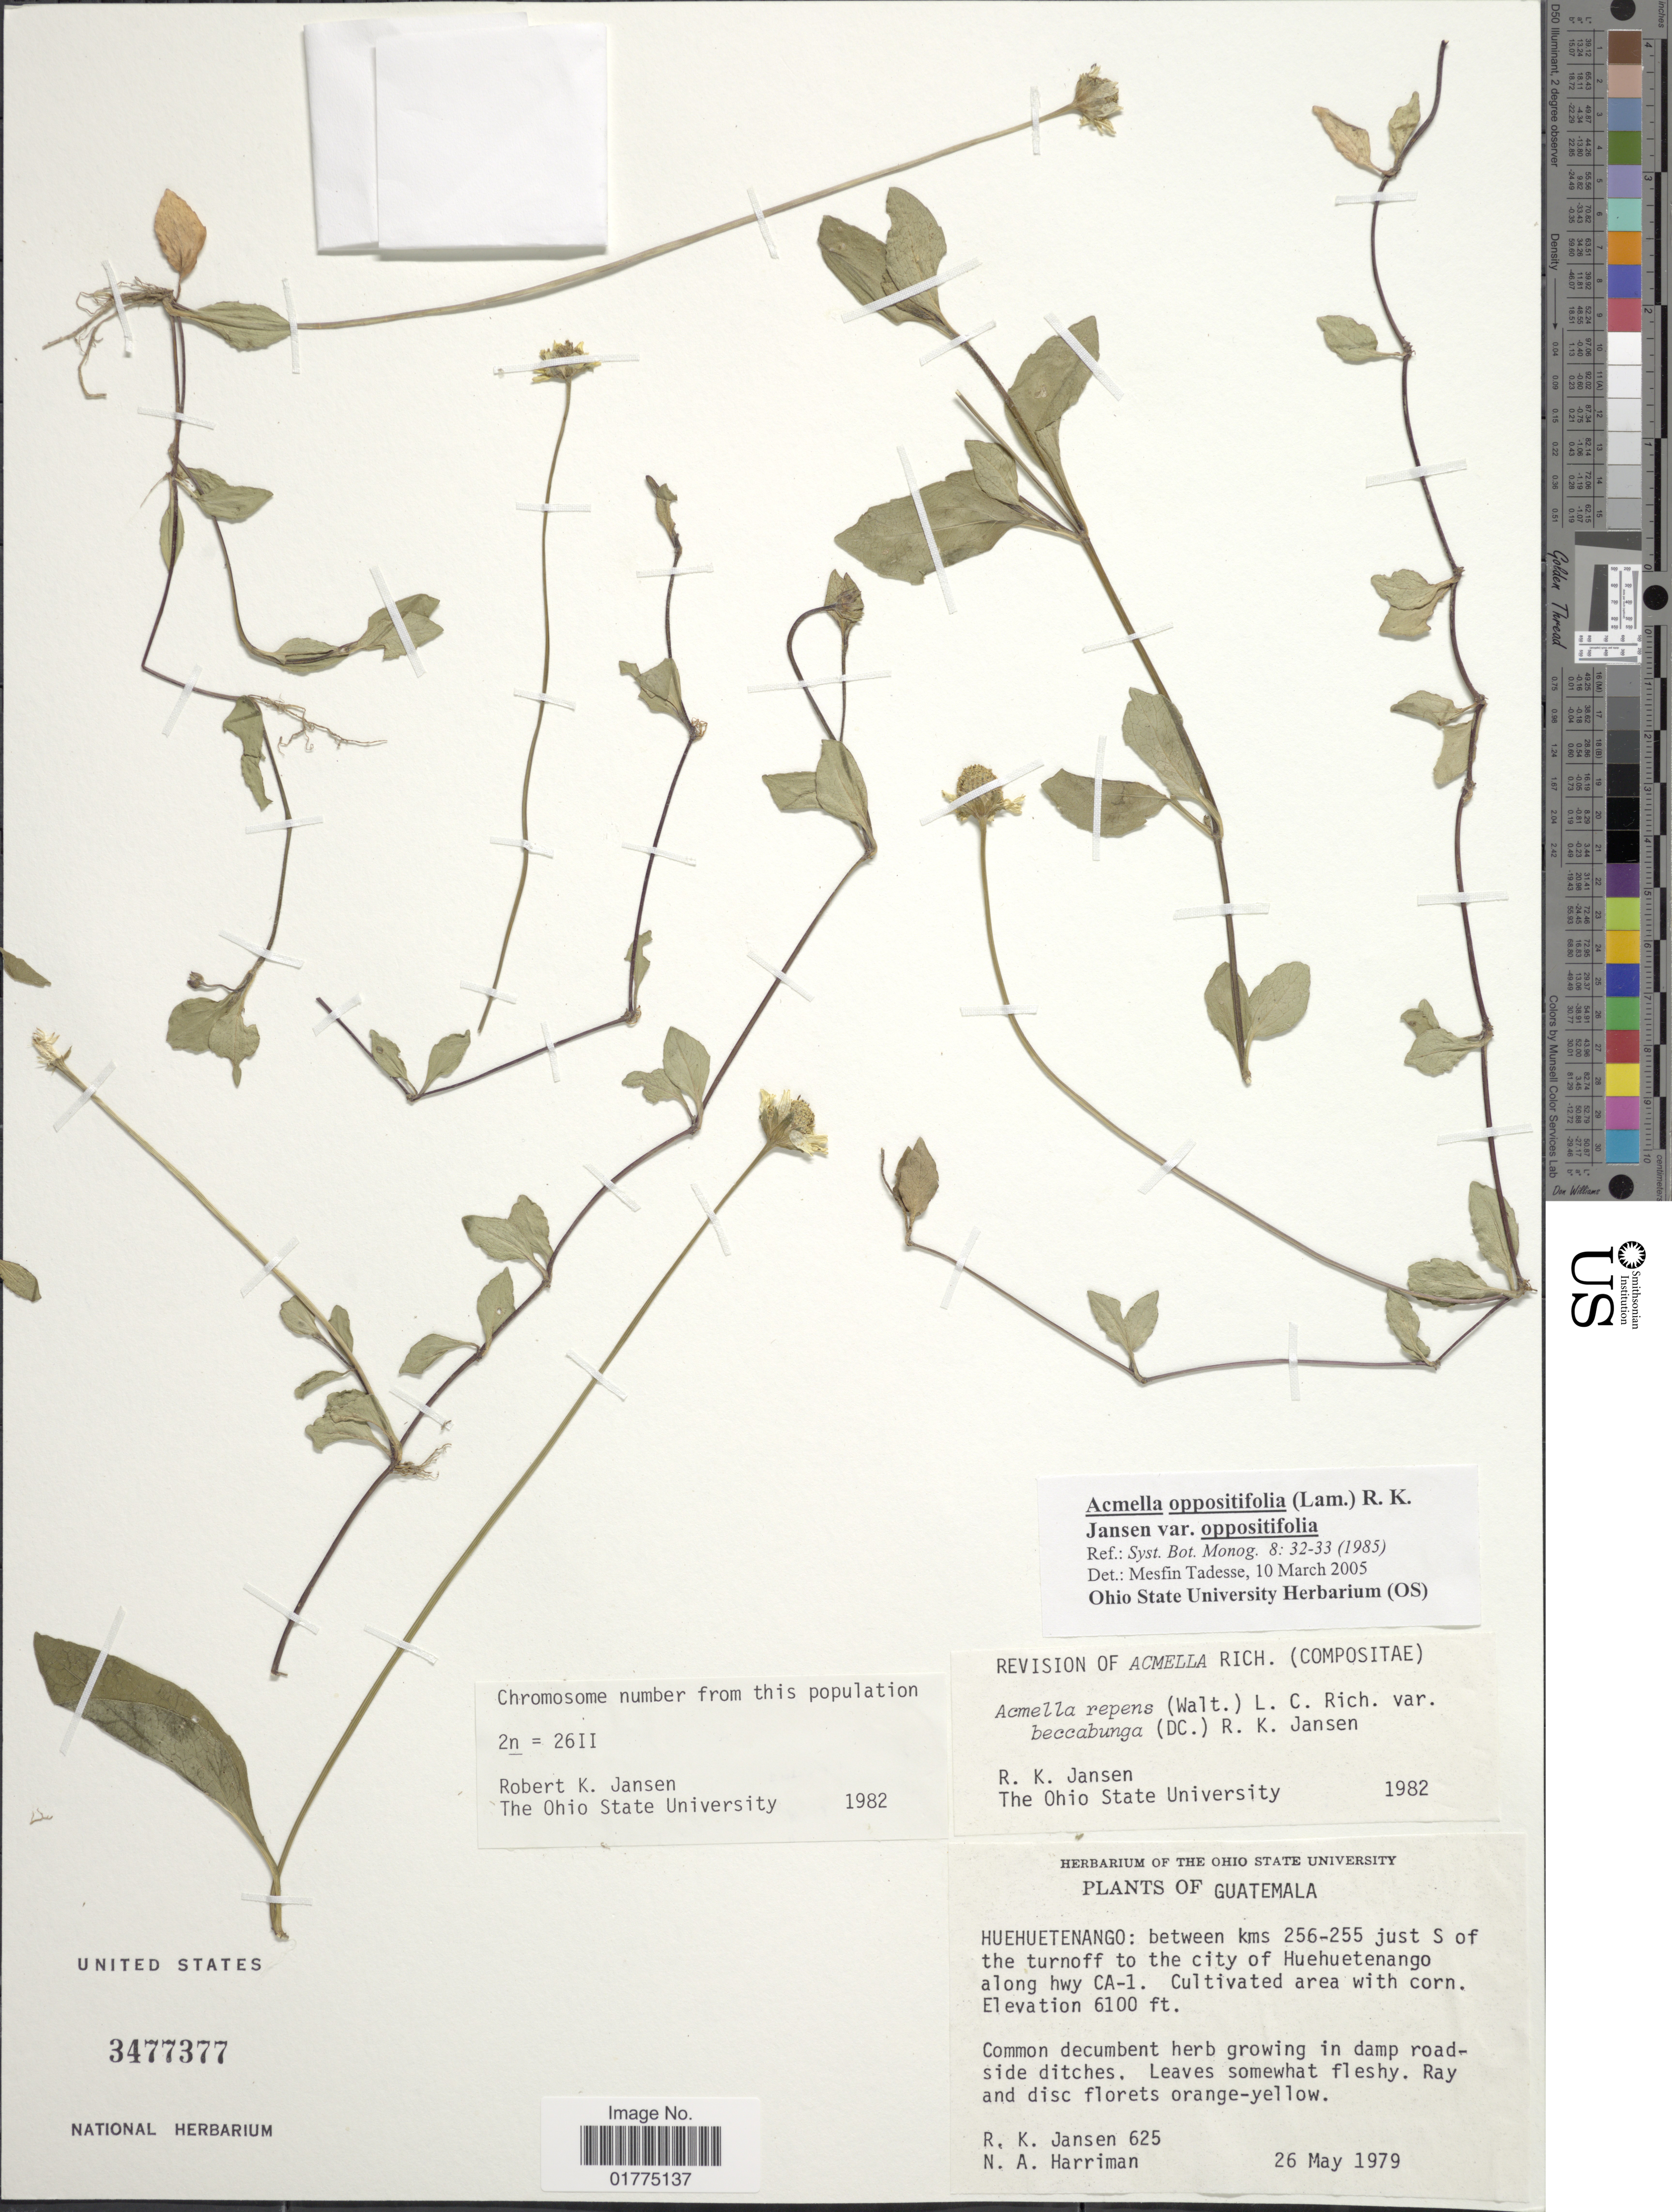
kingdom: Plantae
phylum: Tracheophyta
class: Magnoliopsida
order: Asterales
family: Asteraceae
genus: Heliopsis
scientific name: Heliopsis buphthalmoides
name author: (Jacq.) Dunal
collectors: R. K. Jansen & N. A. Harriman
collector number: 625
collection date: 1979-05-26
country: Guatemala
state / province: Huehuetenango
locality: Huehuetenango: between kms 256-255 just S of the turnoff to the city of Huehuetenango along hwy CA-1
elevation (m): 1859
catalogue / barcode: US 3477377